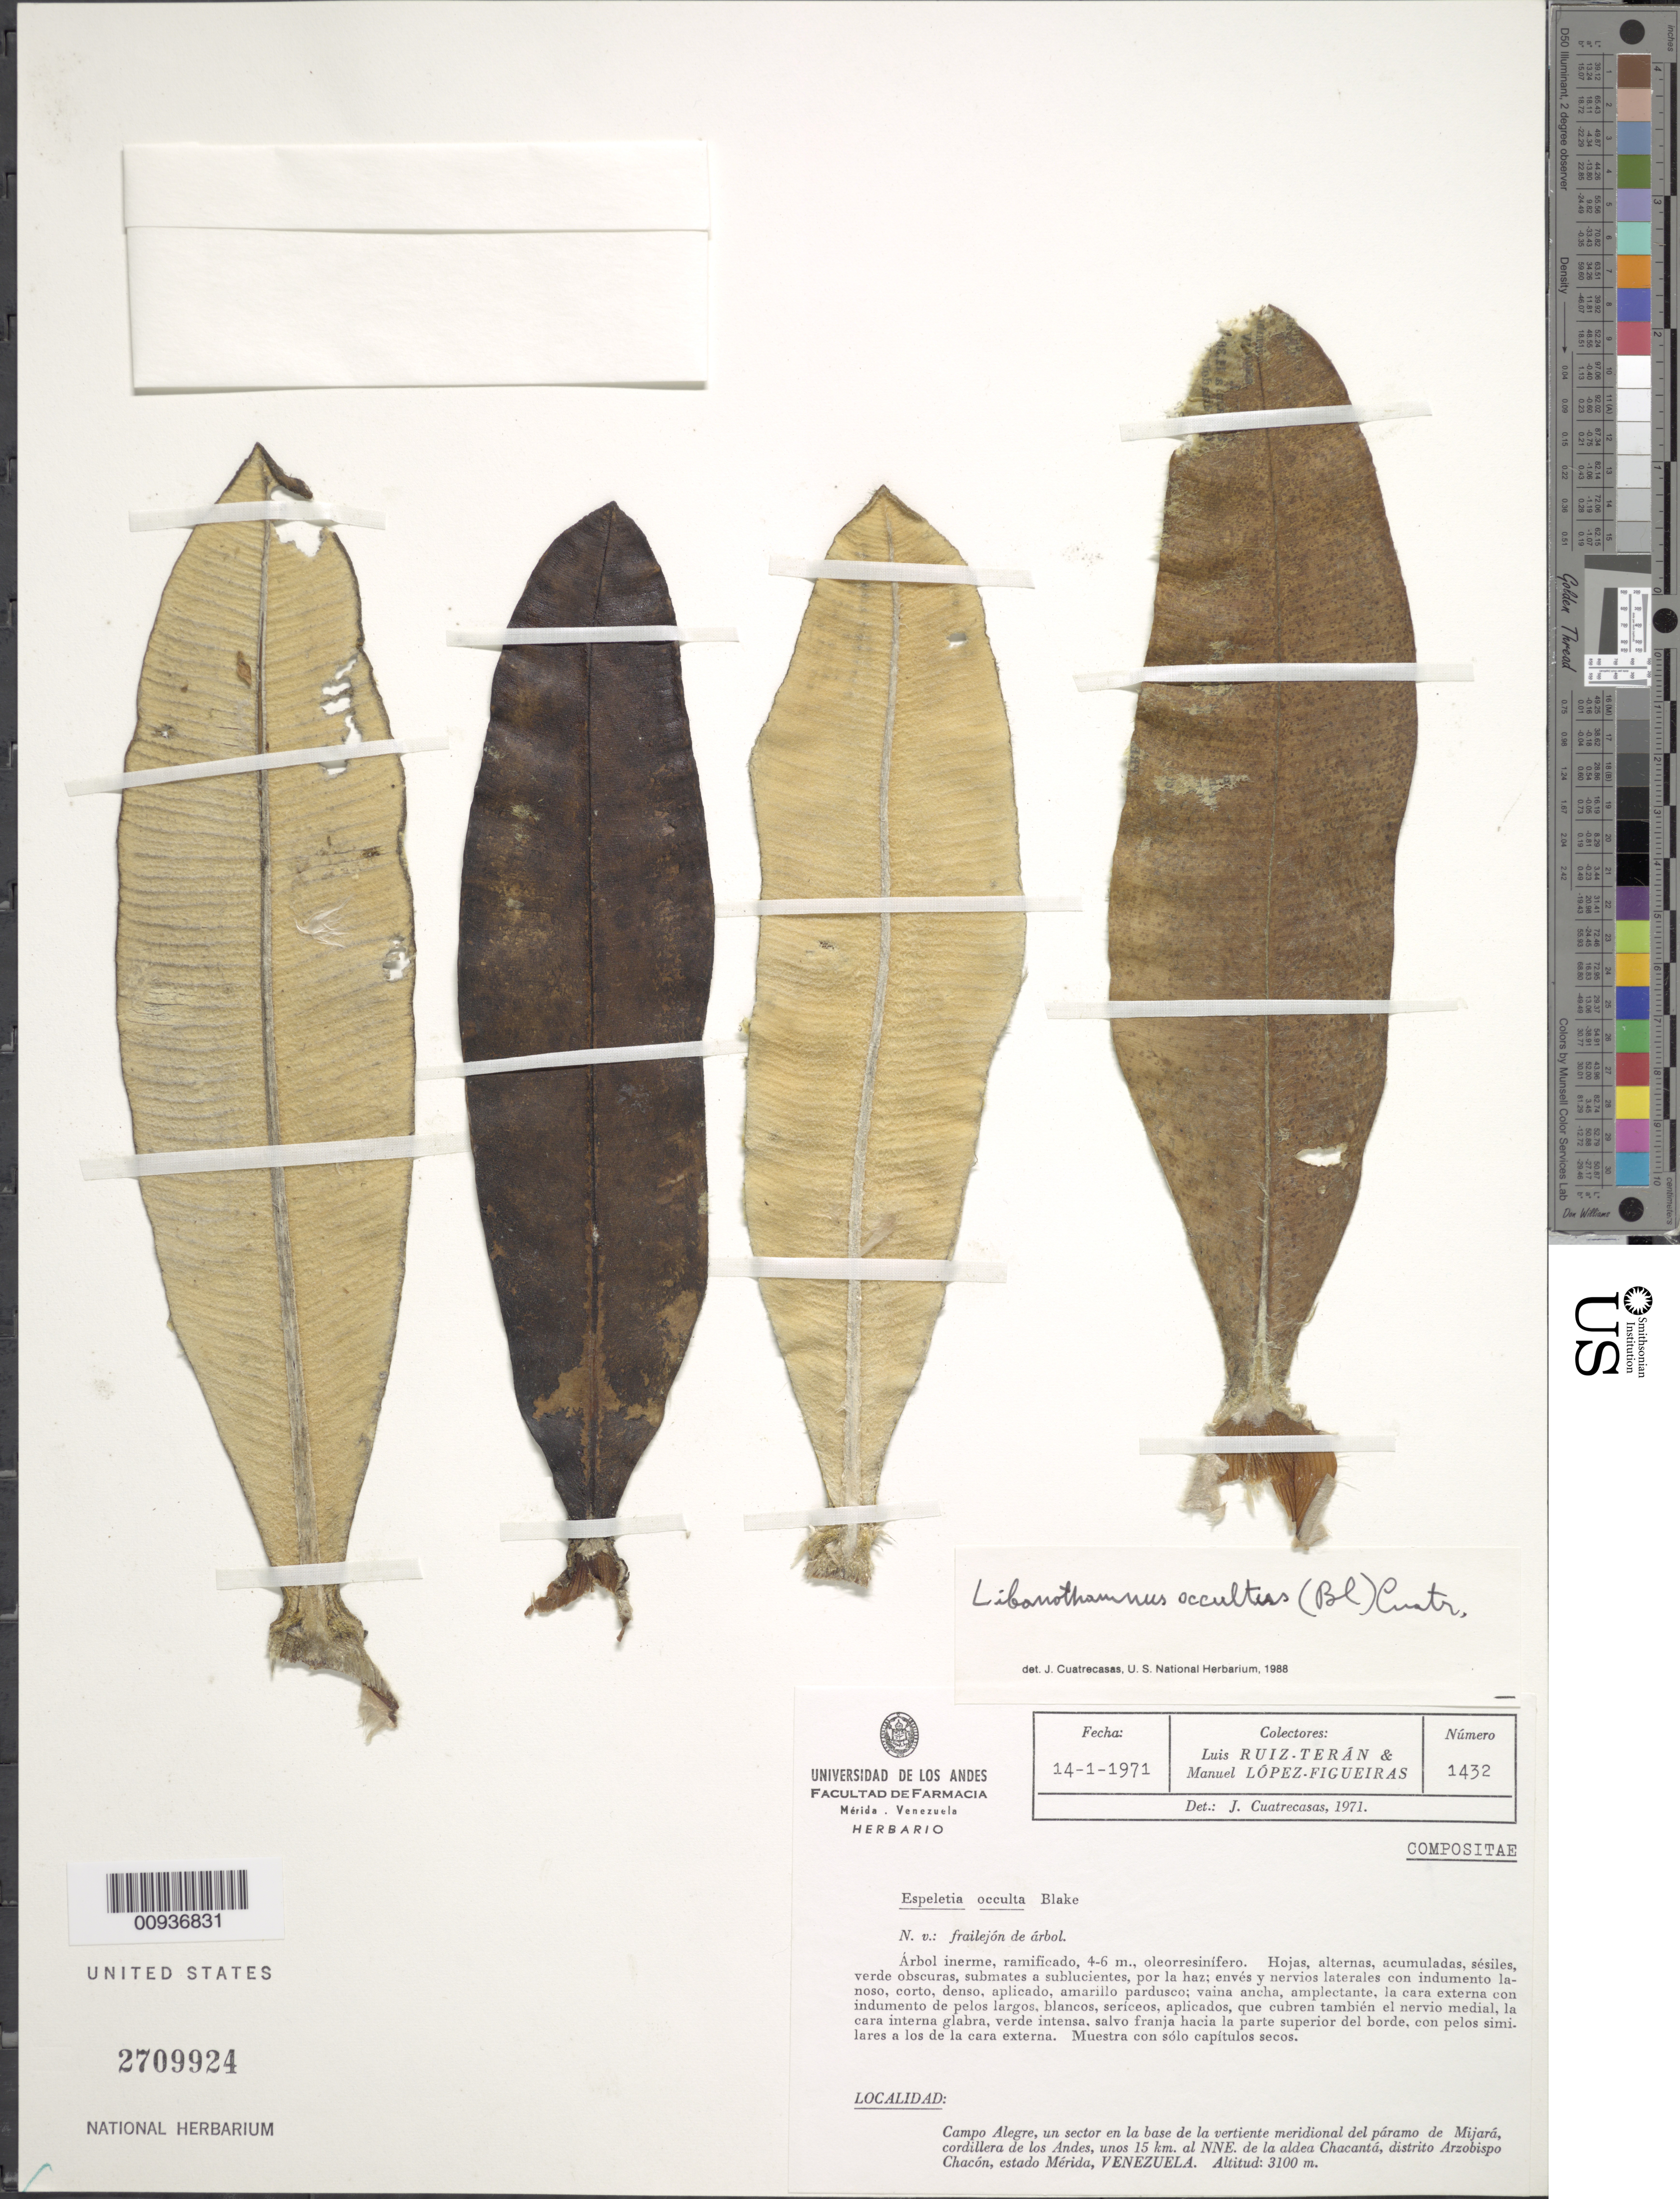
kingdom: Plantae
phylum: Tracheophyta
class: Magnoliopsida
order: Asterales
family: Asteraceae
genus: Libanothamnus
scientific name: Libanothamnus occultus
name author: (S.F. Blake) Cuatrec.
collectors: L. Teran & M. López Figueiras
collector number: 1432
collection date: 1971-01-14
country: Venezuela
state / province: Mérida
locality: Campo Alegre, paramo de Mijara, cordillera de los Andes, unos 15 km al NNE de la aldea Chacanta, Distrito Arzobispo Chacon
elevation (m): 3100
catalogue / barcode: US 2709924